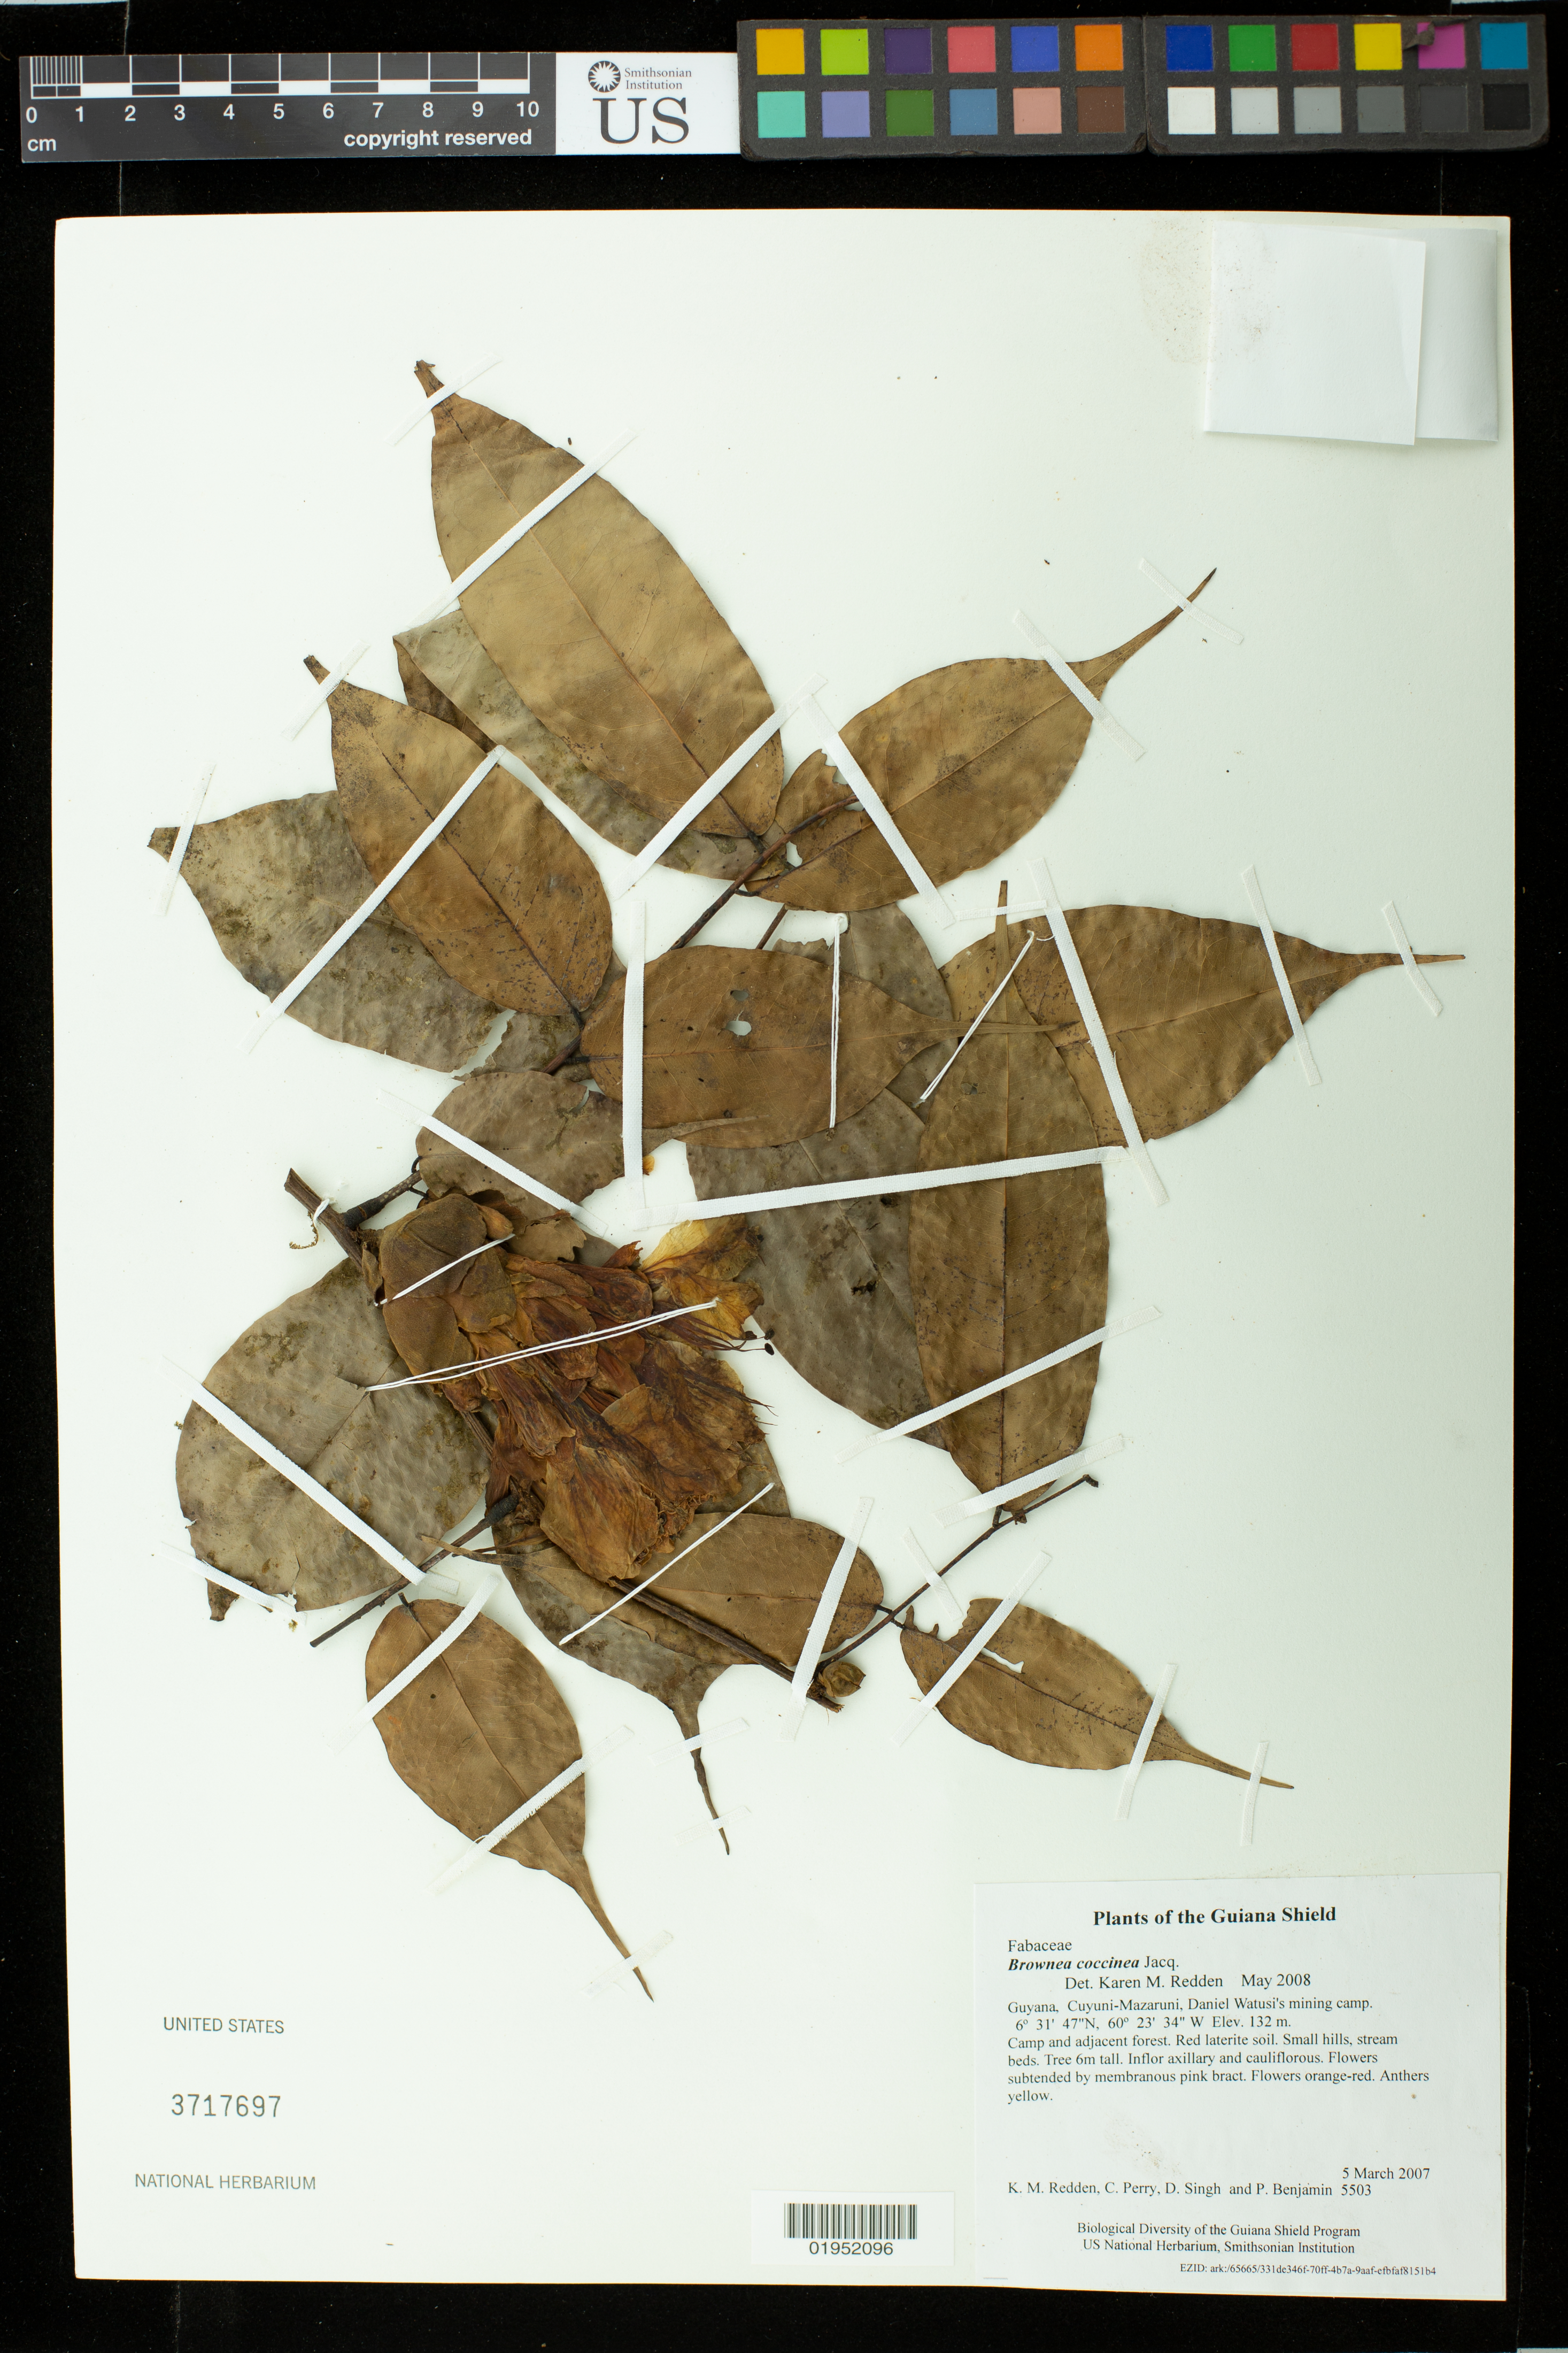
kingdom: Plantae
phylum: Tracheophyta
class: Magnoliopsida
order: Fabales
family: Fabaceae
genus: Brownea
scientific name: Brownea grandiceps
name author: Jacq.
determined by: Santos-Silva, J.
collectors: K. M. Redden, C. Perry, D. Singh & P. Benjamin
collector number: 5503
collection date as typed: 5 March 2007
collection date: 2007-03-05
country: Guyana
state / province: Cuyuni-Mazaruni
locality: Daniel Watusi's mining camp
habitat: Camp and adjacent forest. Red laterite soil. Small hills, stream beds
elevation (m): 132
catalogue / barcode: US 3717697